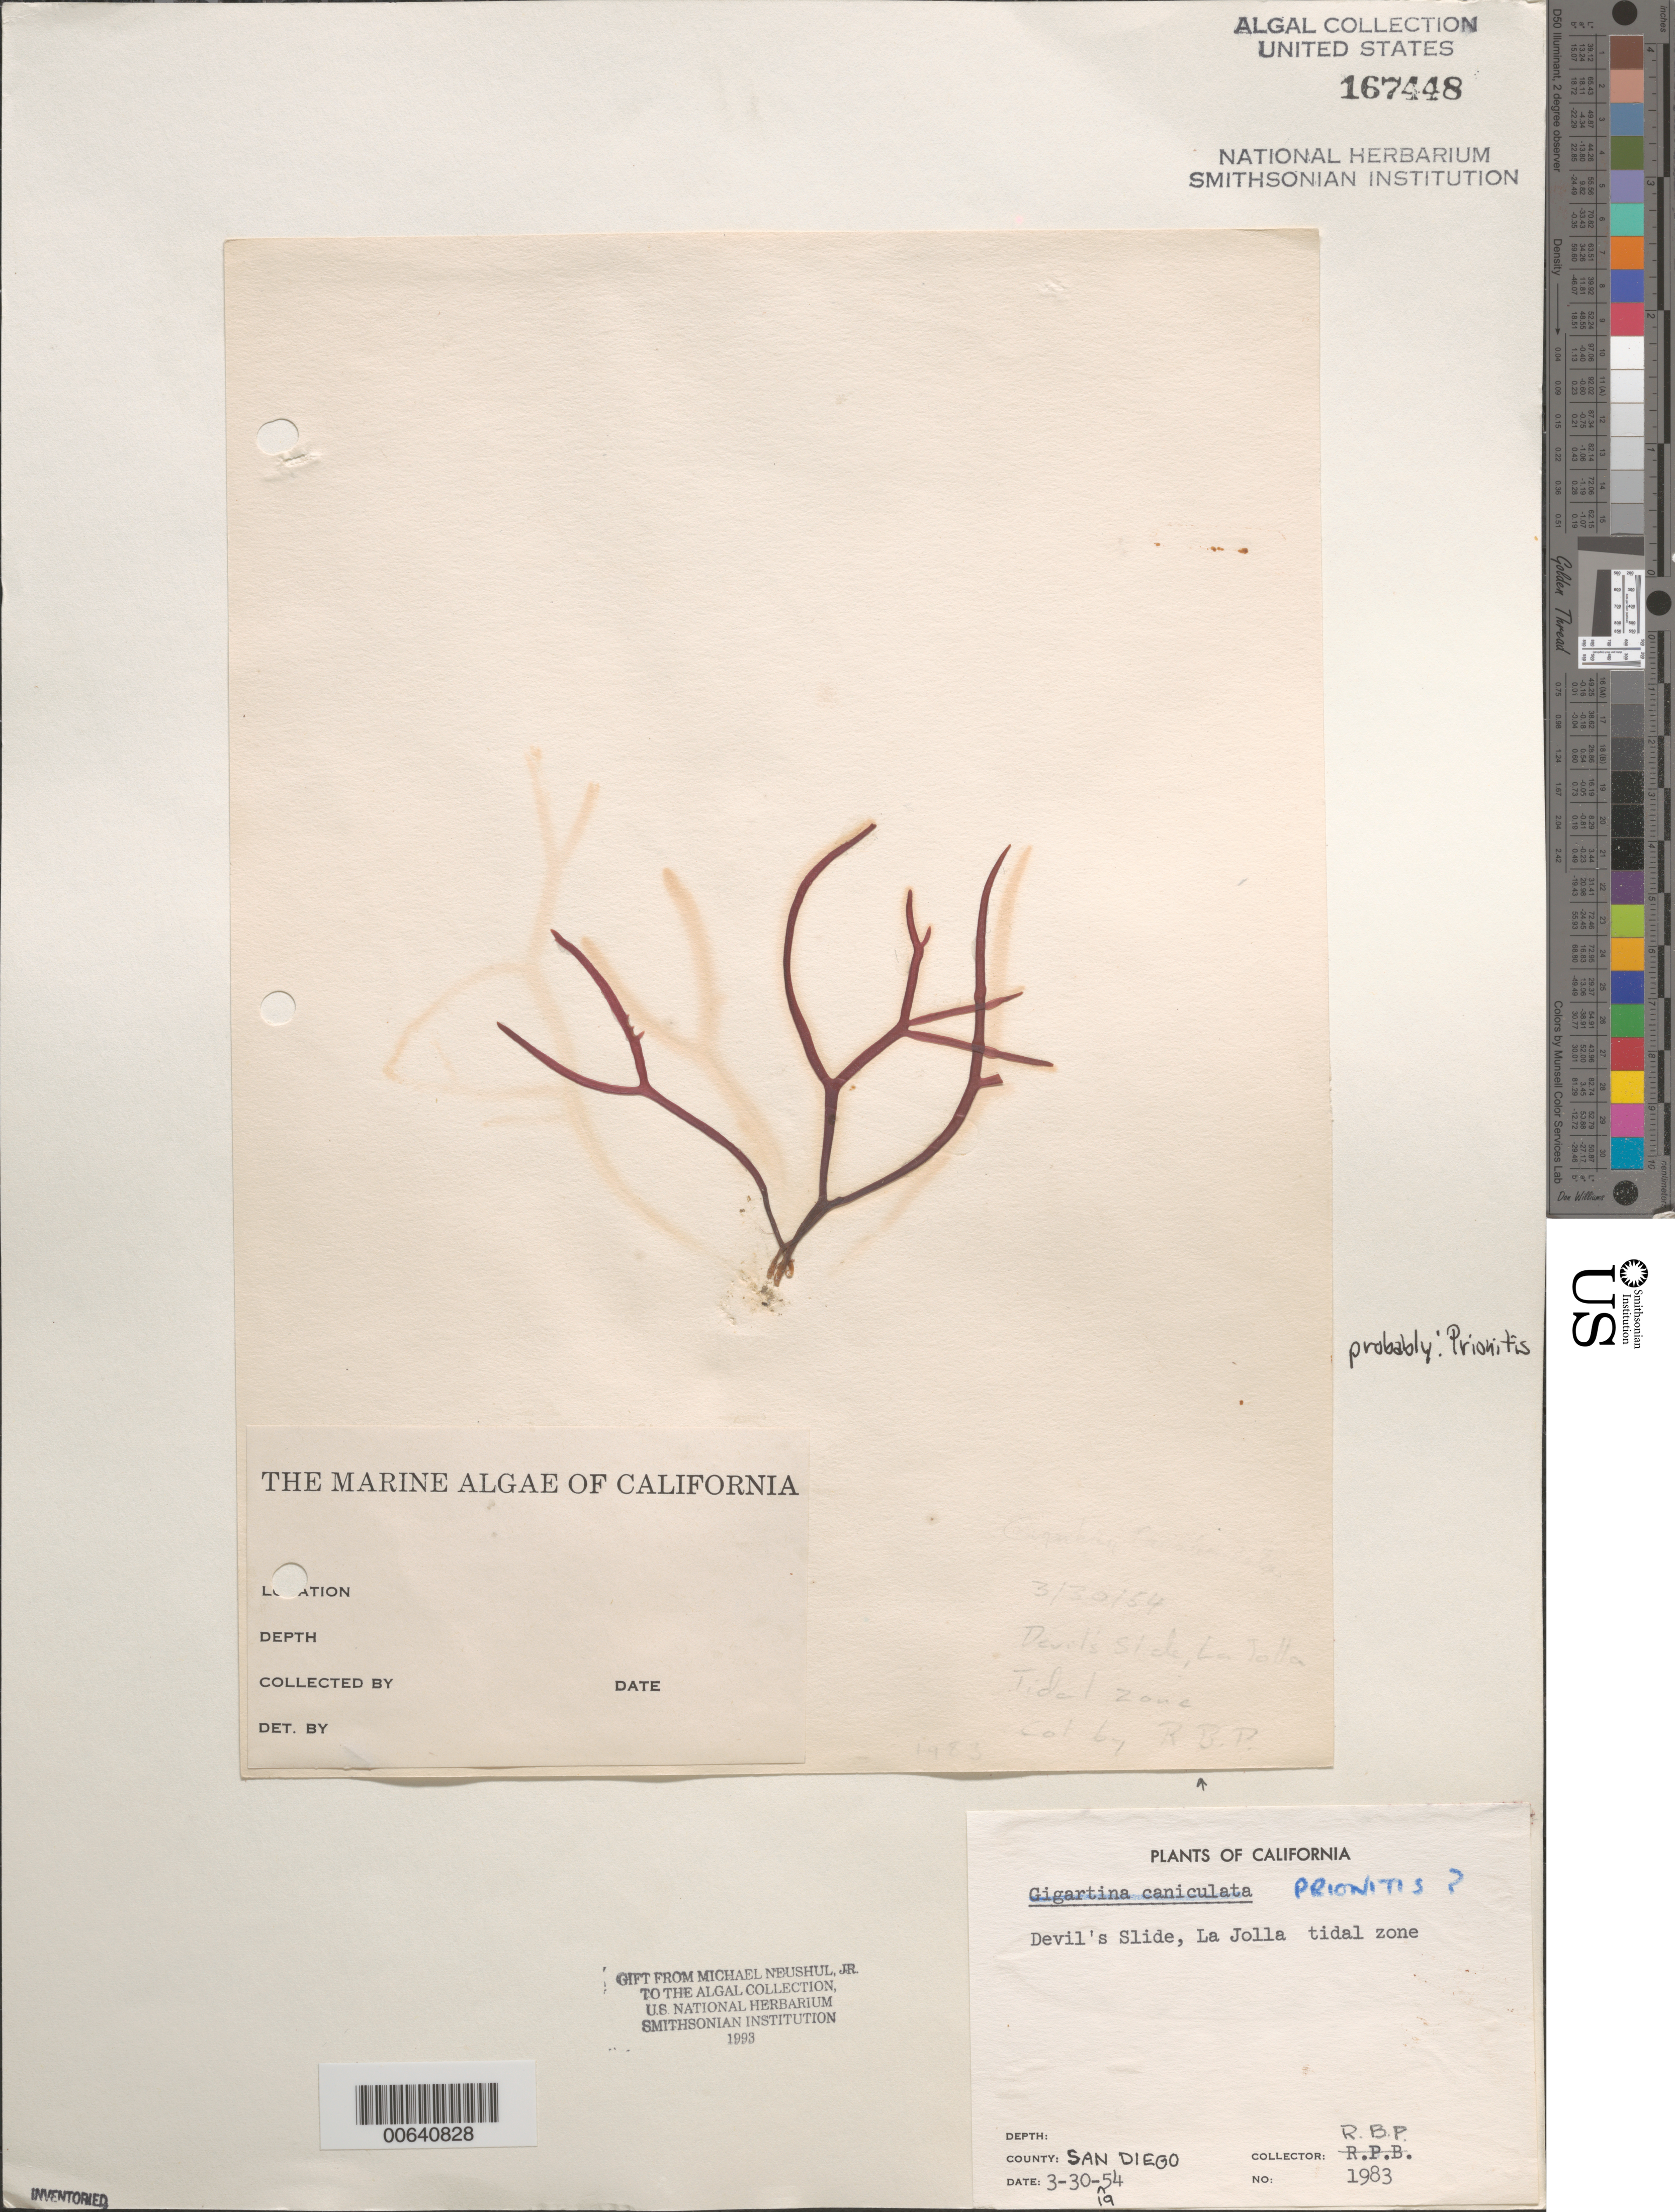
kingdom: Plantae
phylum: Rhodophyta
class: Florideophyceae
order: Cryptonemiales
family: Cryptonemiaceae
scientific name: Prionitis sp.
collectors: R. P.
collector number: Neushul 1983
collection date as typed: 30 Mar 1954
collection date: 1954-03-30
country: United States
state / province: California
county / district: San Diego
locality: Devils Slide, La Jolla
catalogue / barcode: US 167448